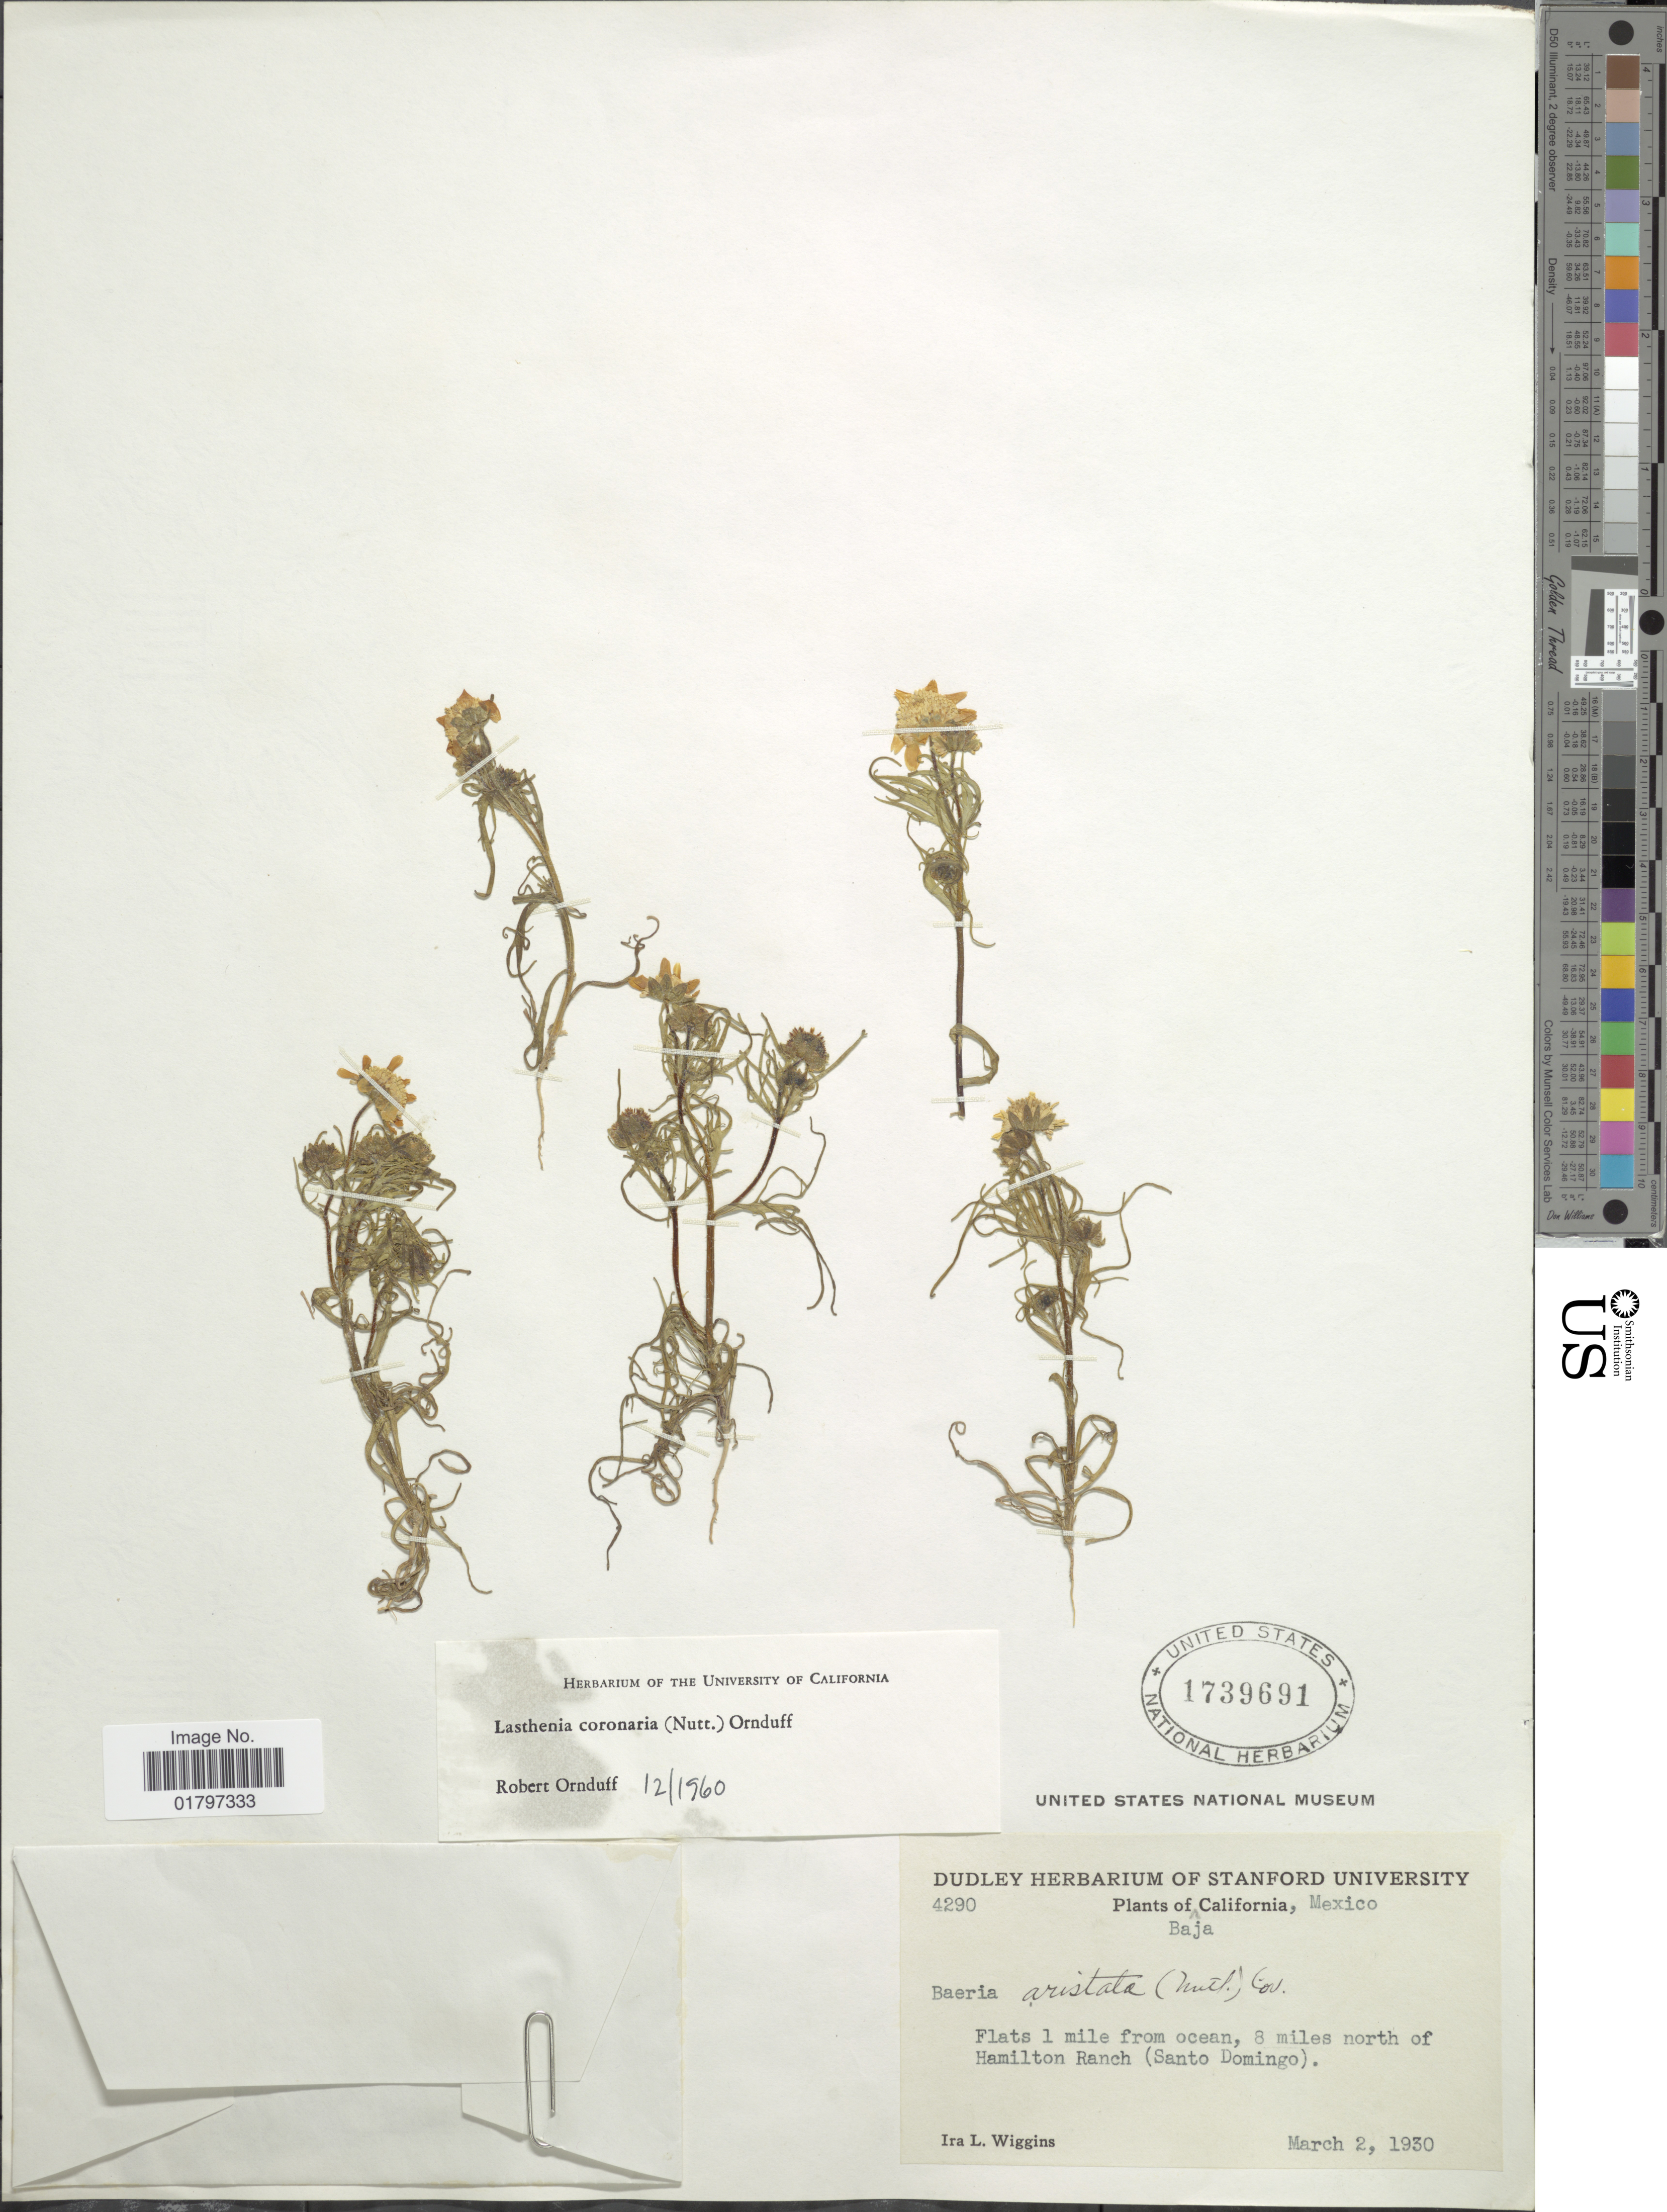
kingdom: Plantae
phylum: Tracheophyta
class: Magnoliopsida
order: Asterales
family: Asteraceae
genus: Lasthenia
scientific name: Lasthenia coronaria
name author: (Nutt.) Ornduff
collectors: I. L. Wiggins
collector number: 4290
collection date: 1930-03-02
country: Mexico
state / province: Baja California Sur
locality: Flats 1 mile from ocean, 8 miles north of Hamilton Ranch (Santo Domingo)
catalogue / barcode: US 1739691